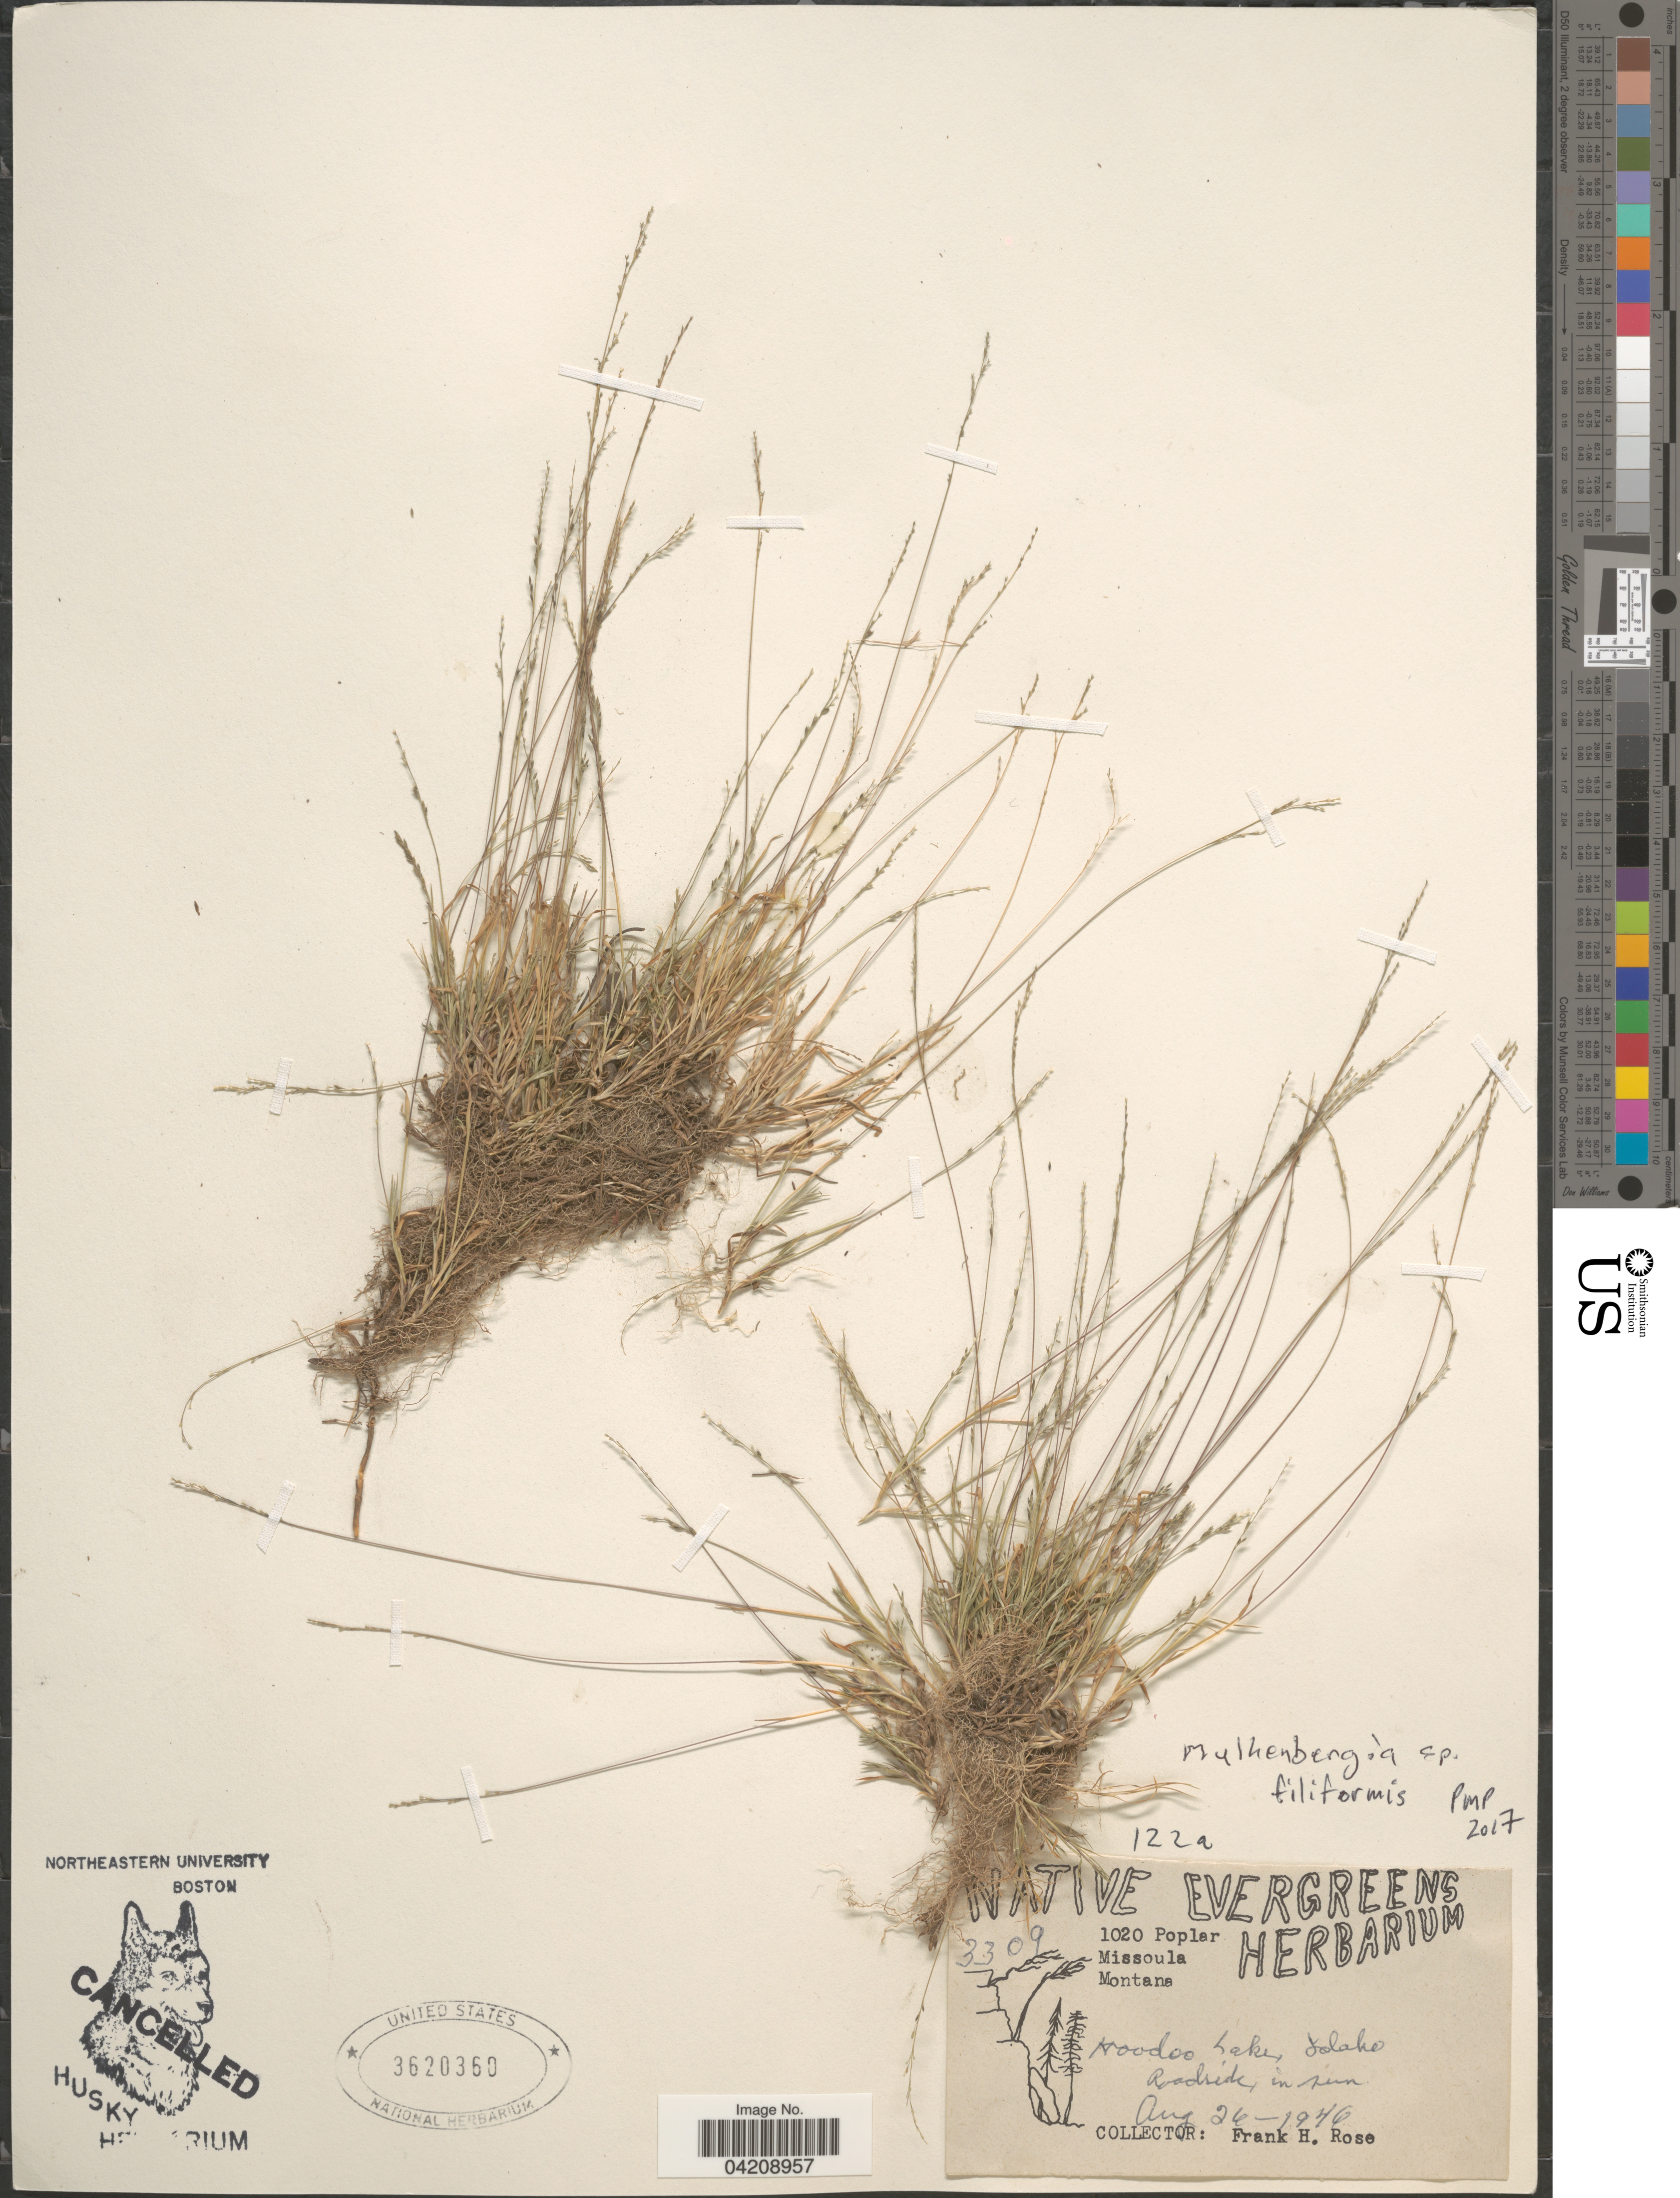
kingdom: Plantae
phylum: Tracheophyta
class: Liliopsida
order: Poales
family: Poaceae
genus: Muhlenbergia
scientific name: Muhlenbergia filiformis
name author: (Thurb. ex S. Watson) Rydb.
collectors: F. H. Rose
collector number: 3309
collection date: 1946-08-26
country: United States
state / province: Idaho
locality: Hoodoo Lake. Roadside.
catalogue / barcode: US 3620360